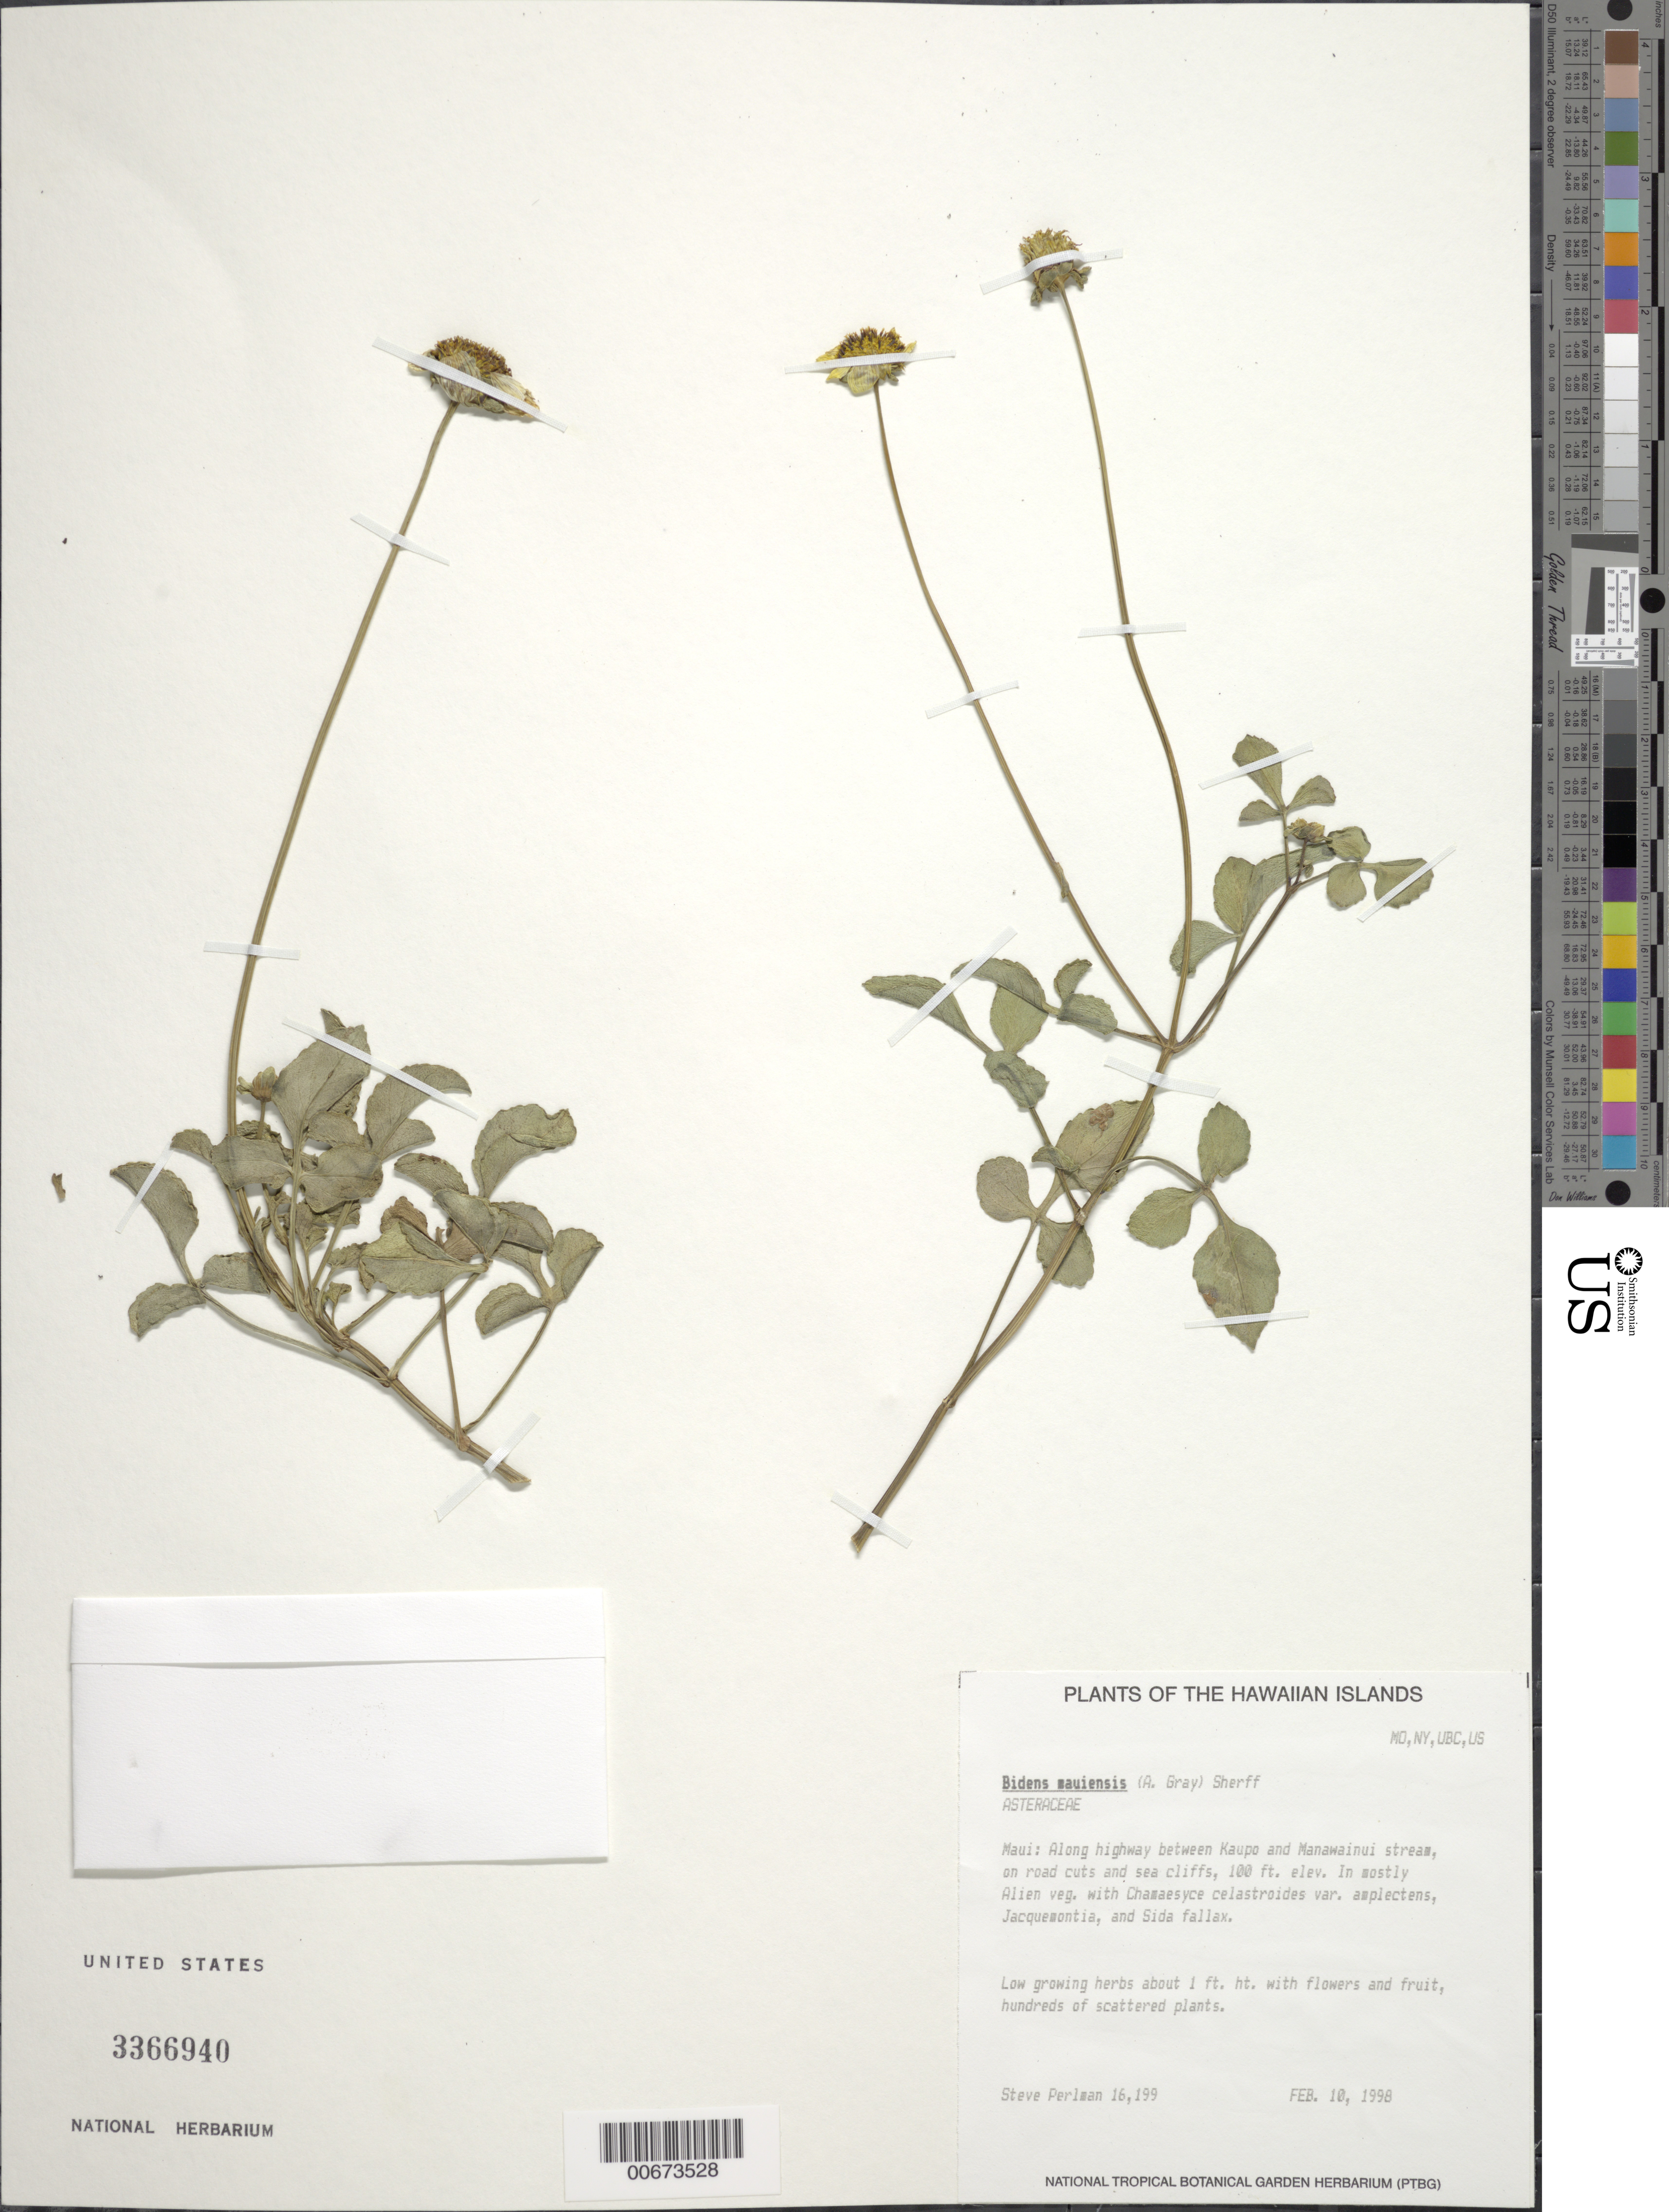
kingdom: Plantae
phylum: Tracheophyta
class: Magnoliopsida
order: Asterales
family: Asteraceae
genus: Bidens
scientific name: Bidens mauiensis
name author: Sherff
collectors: S. P. Perlman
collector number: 16199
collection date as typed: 10 Feb 1998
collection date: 1998-02-10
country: United States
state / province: Hawaii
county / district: Maui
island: Maui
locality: Along highway between Kaupo and Manawainui stream, on road cuts and sea cliffs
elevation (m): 30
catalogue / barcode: US 3366940